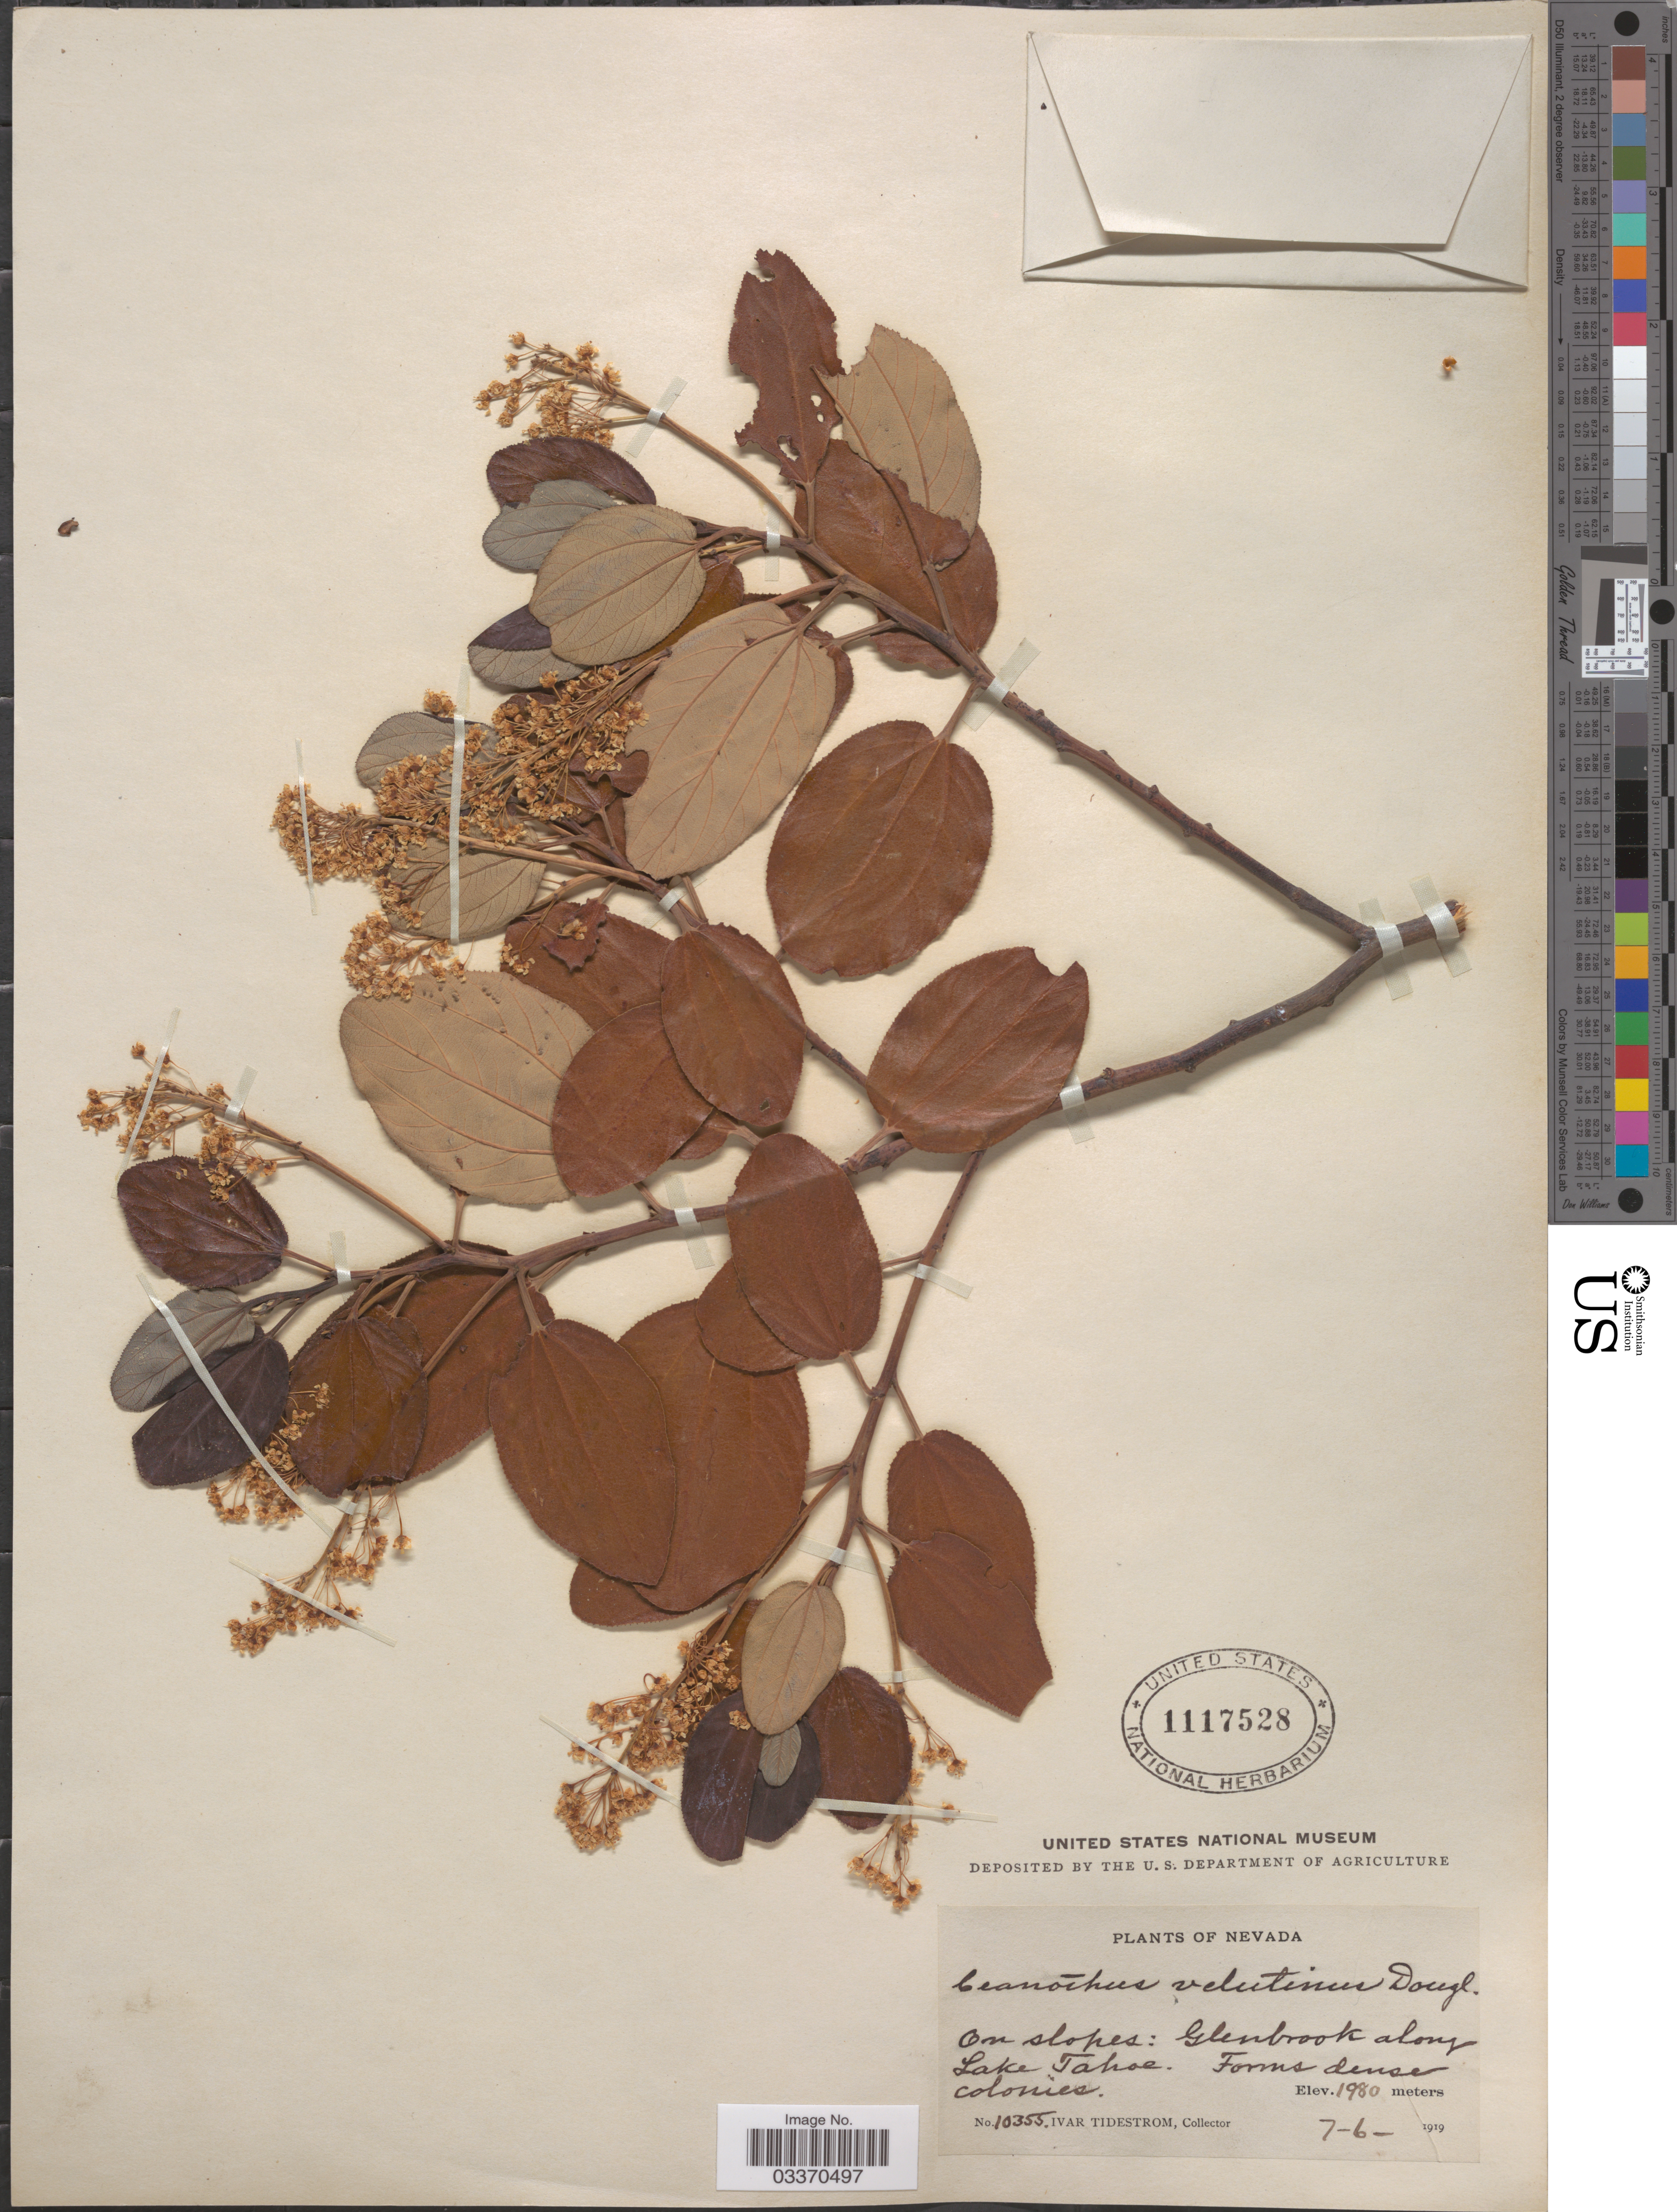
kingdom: Plantae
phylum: Tracheophyta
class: Magnoliopsida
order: Rosales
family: Rhamnaceae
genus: Ceanothus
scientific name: Ceanothus velutinus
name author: Douglas ex Hook.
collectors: I. F. Tidestrom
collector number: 10355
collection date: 1919-07-06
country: United States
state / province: Nevada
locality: On slopes: Glenbrook along Lake Tahoe.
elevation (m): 1980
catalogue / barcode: US 1117528